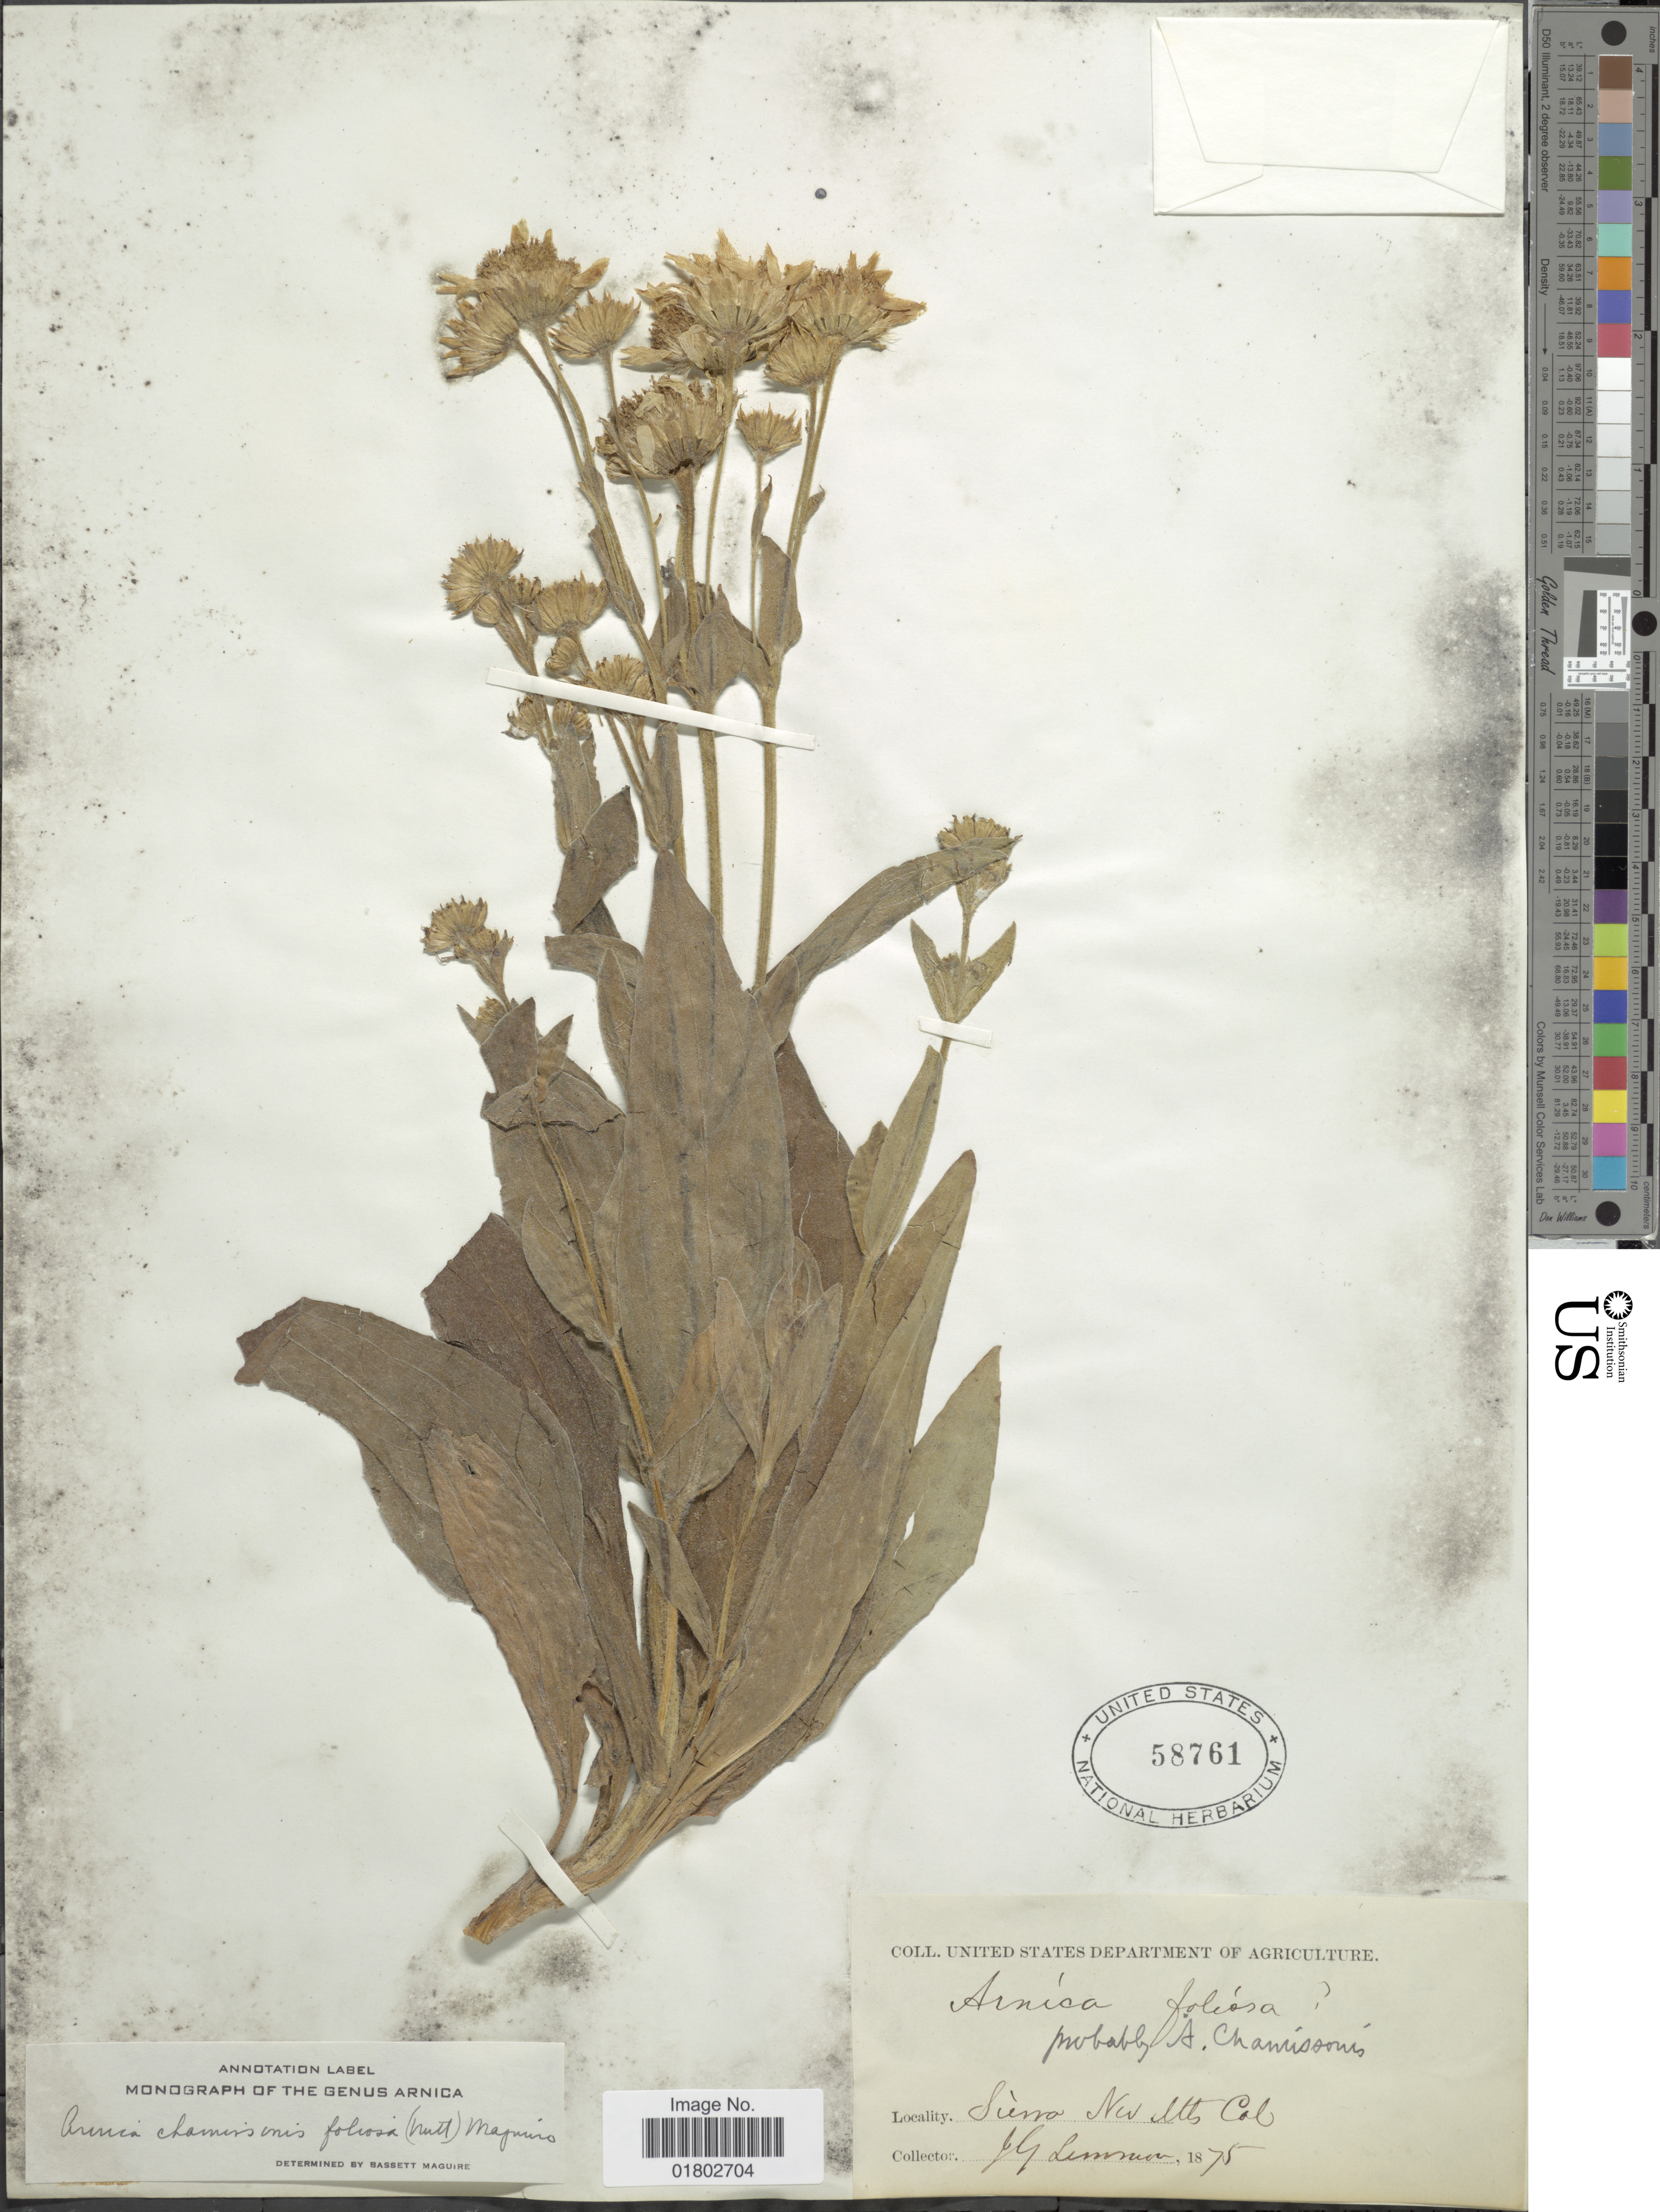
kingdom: Plantae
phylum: Tracheophyta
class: Magnoliopsida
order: Asterales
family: Asteraceae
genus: Arnica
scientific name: Arnica chamissonis subsp. foliosa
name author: (Nutt.) Maguire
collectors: J. Lemmon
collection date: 1875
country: United States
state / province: California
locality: Sierra Nev Mts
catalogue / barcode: US 58761